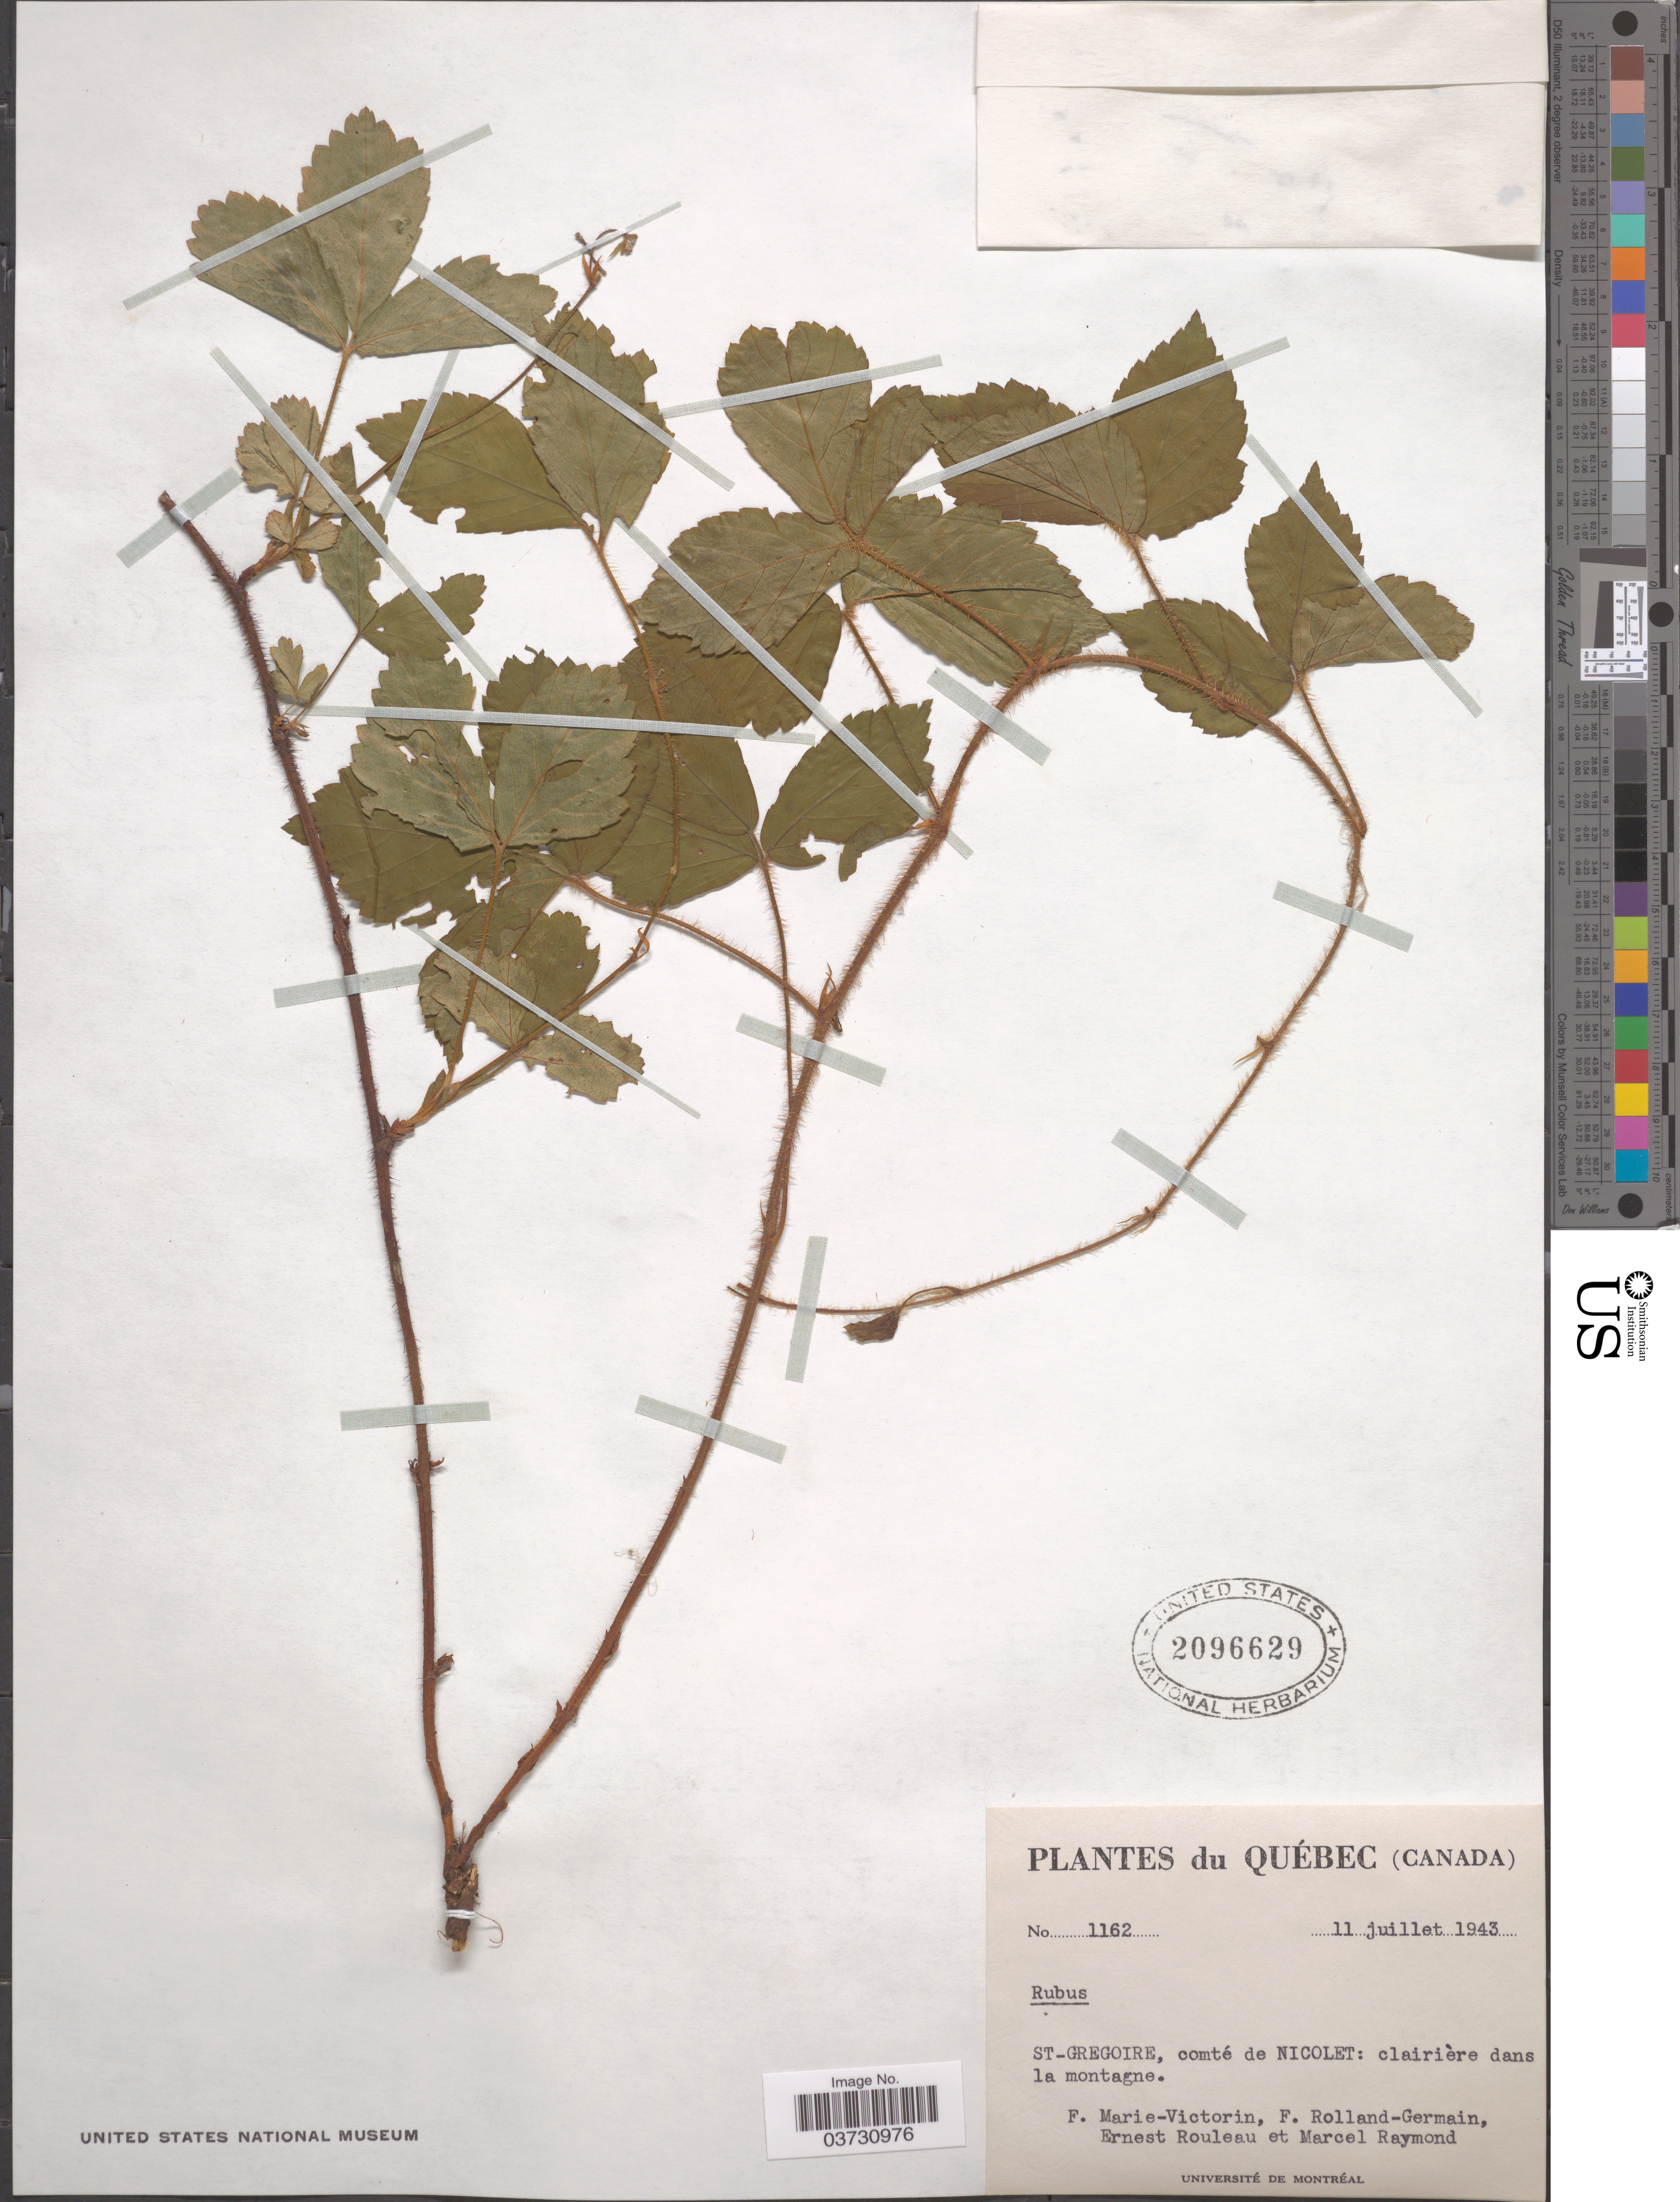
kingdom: Plantae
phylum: Tracheophyta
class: Magnoliopsida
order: Rosales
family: Rosaceae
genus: Rubus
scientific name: Rubus pubescens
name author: Raf.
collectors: F. Marie-Victorin, Rolland-Germain, E. Rouleau & M. Raymond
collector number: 1162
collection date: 1943-07-11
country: Canada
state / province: Quebec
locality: St-Gregoire, Comté de Nicolet: clairière dans la montagne.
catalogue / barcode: US 2096629